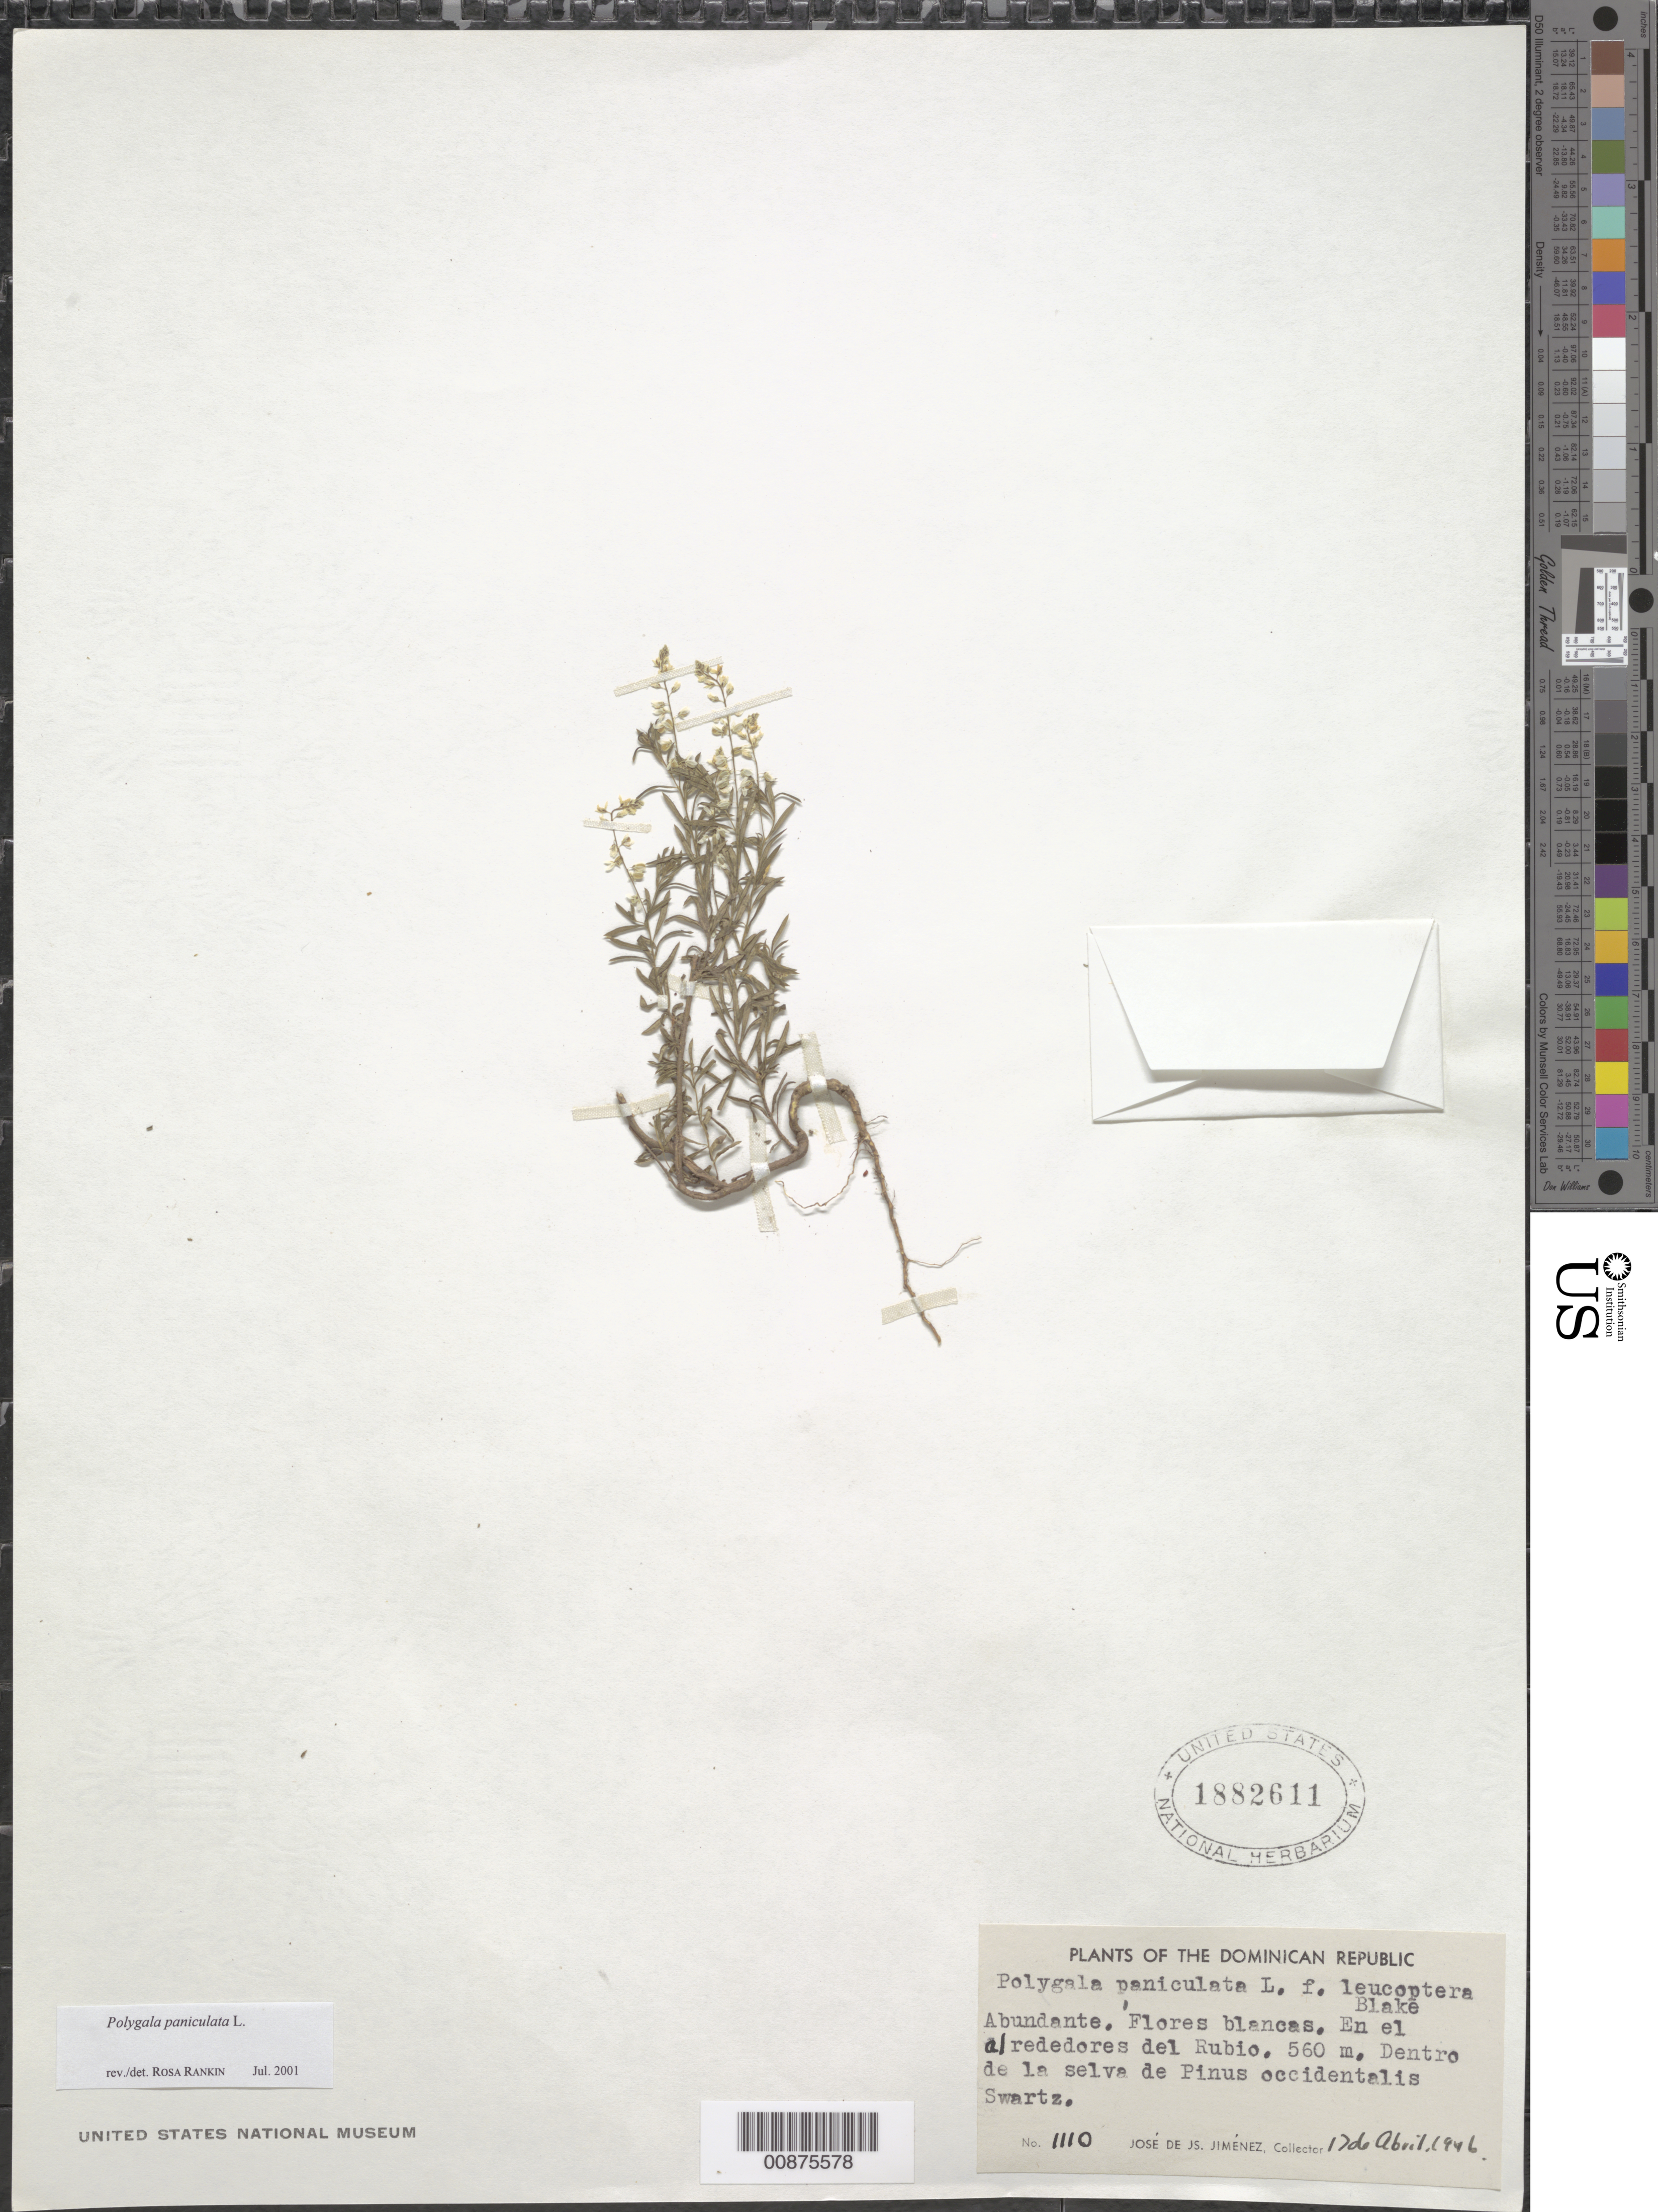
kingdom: Plantae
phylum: Tracheophyta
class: Magnoliopsida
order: Fabales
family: Polygalaceae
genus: Polygala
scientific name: Polygala paniculata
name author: L.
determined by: Rankin Rodriguez, Rosa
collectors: J. J. Jiménez Almonte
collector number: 1110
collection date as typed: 17 Apr 1946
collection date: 1946-04-17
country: Dominican Republic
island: Hispaniola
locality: En los alrededores del Rubio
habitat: Dentro de la selva de Pinus occidentalis Sw.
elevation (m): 560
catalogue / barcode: US 1882611